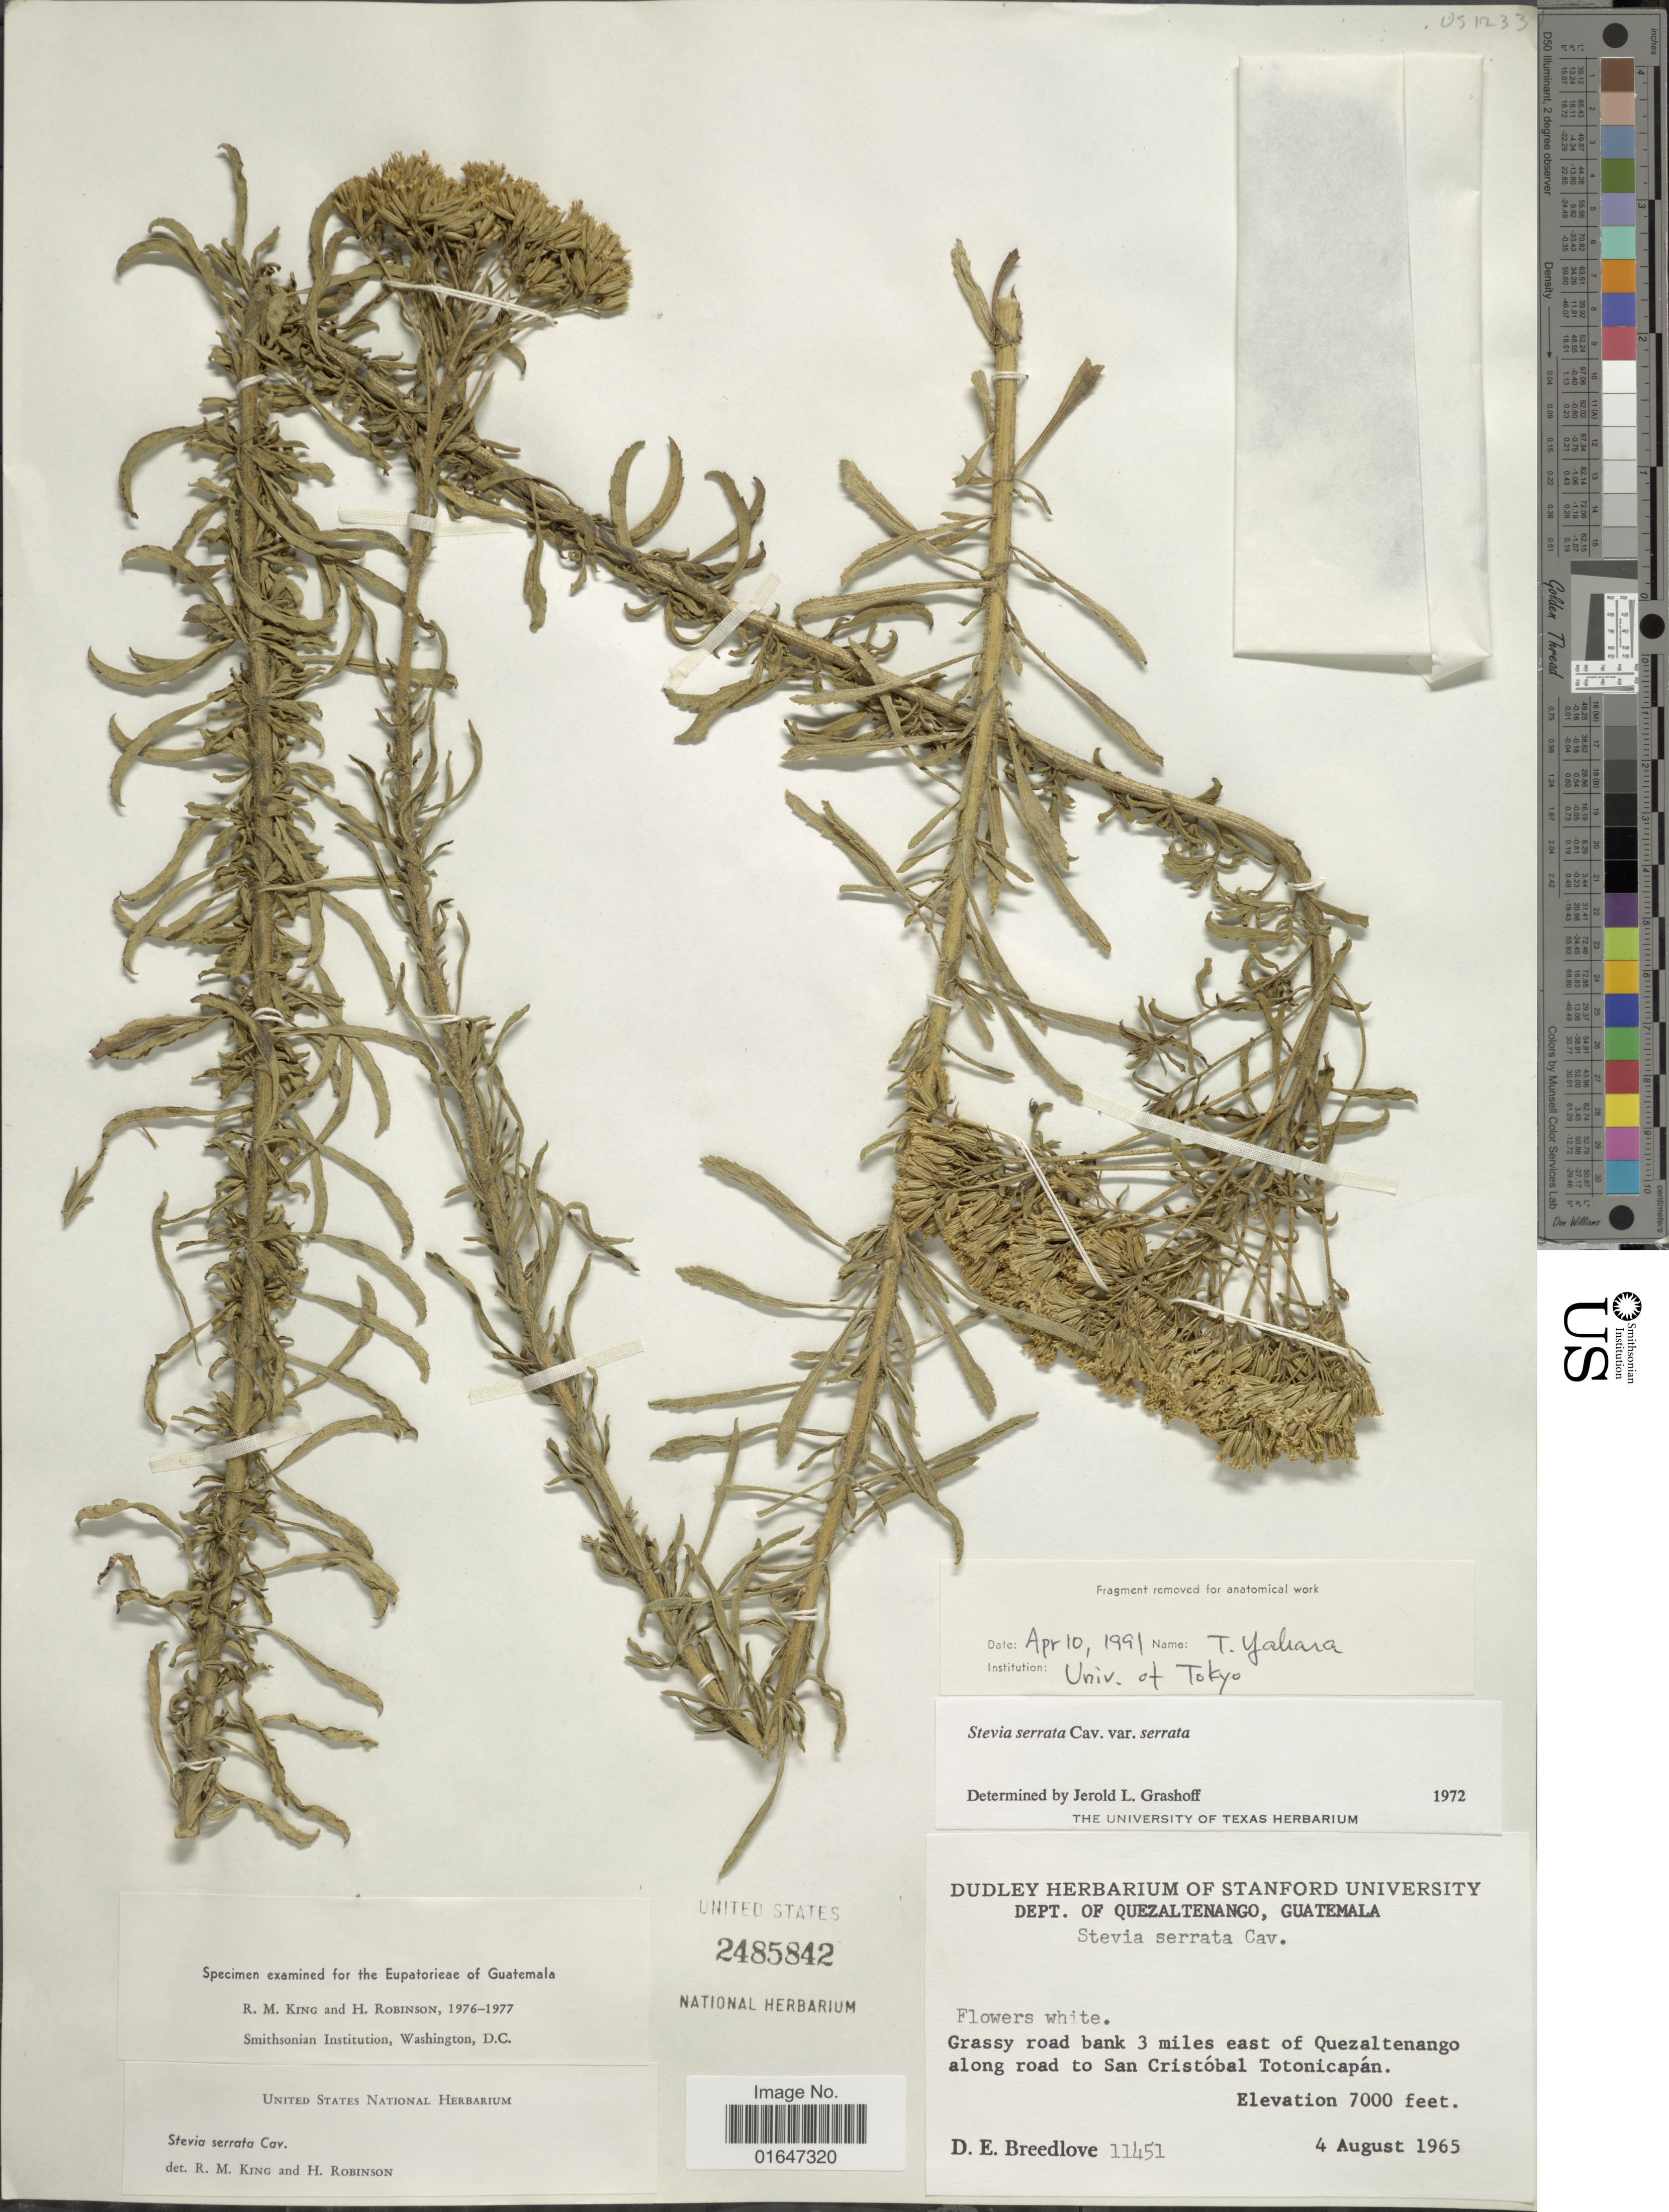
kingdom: Plantae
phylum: Tracheophyta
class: Magnoliopsida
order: Asterales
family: Asteraceae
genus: Stevia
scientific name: Stevia serrata var. serrata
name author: Cav.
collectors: D. E. Breedlove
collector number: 11451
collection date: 1965-08-04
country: Guatemala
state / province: Quetzaltenango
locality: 3 miles east of Quezaltenango along road to San Cristobal Totonicapan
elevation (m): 2134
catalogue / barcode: US 2485842